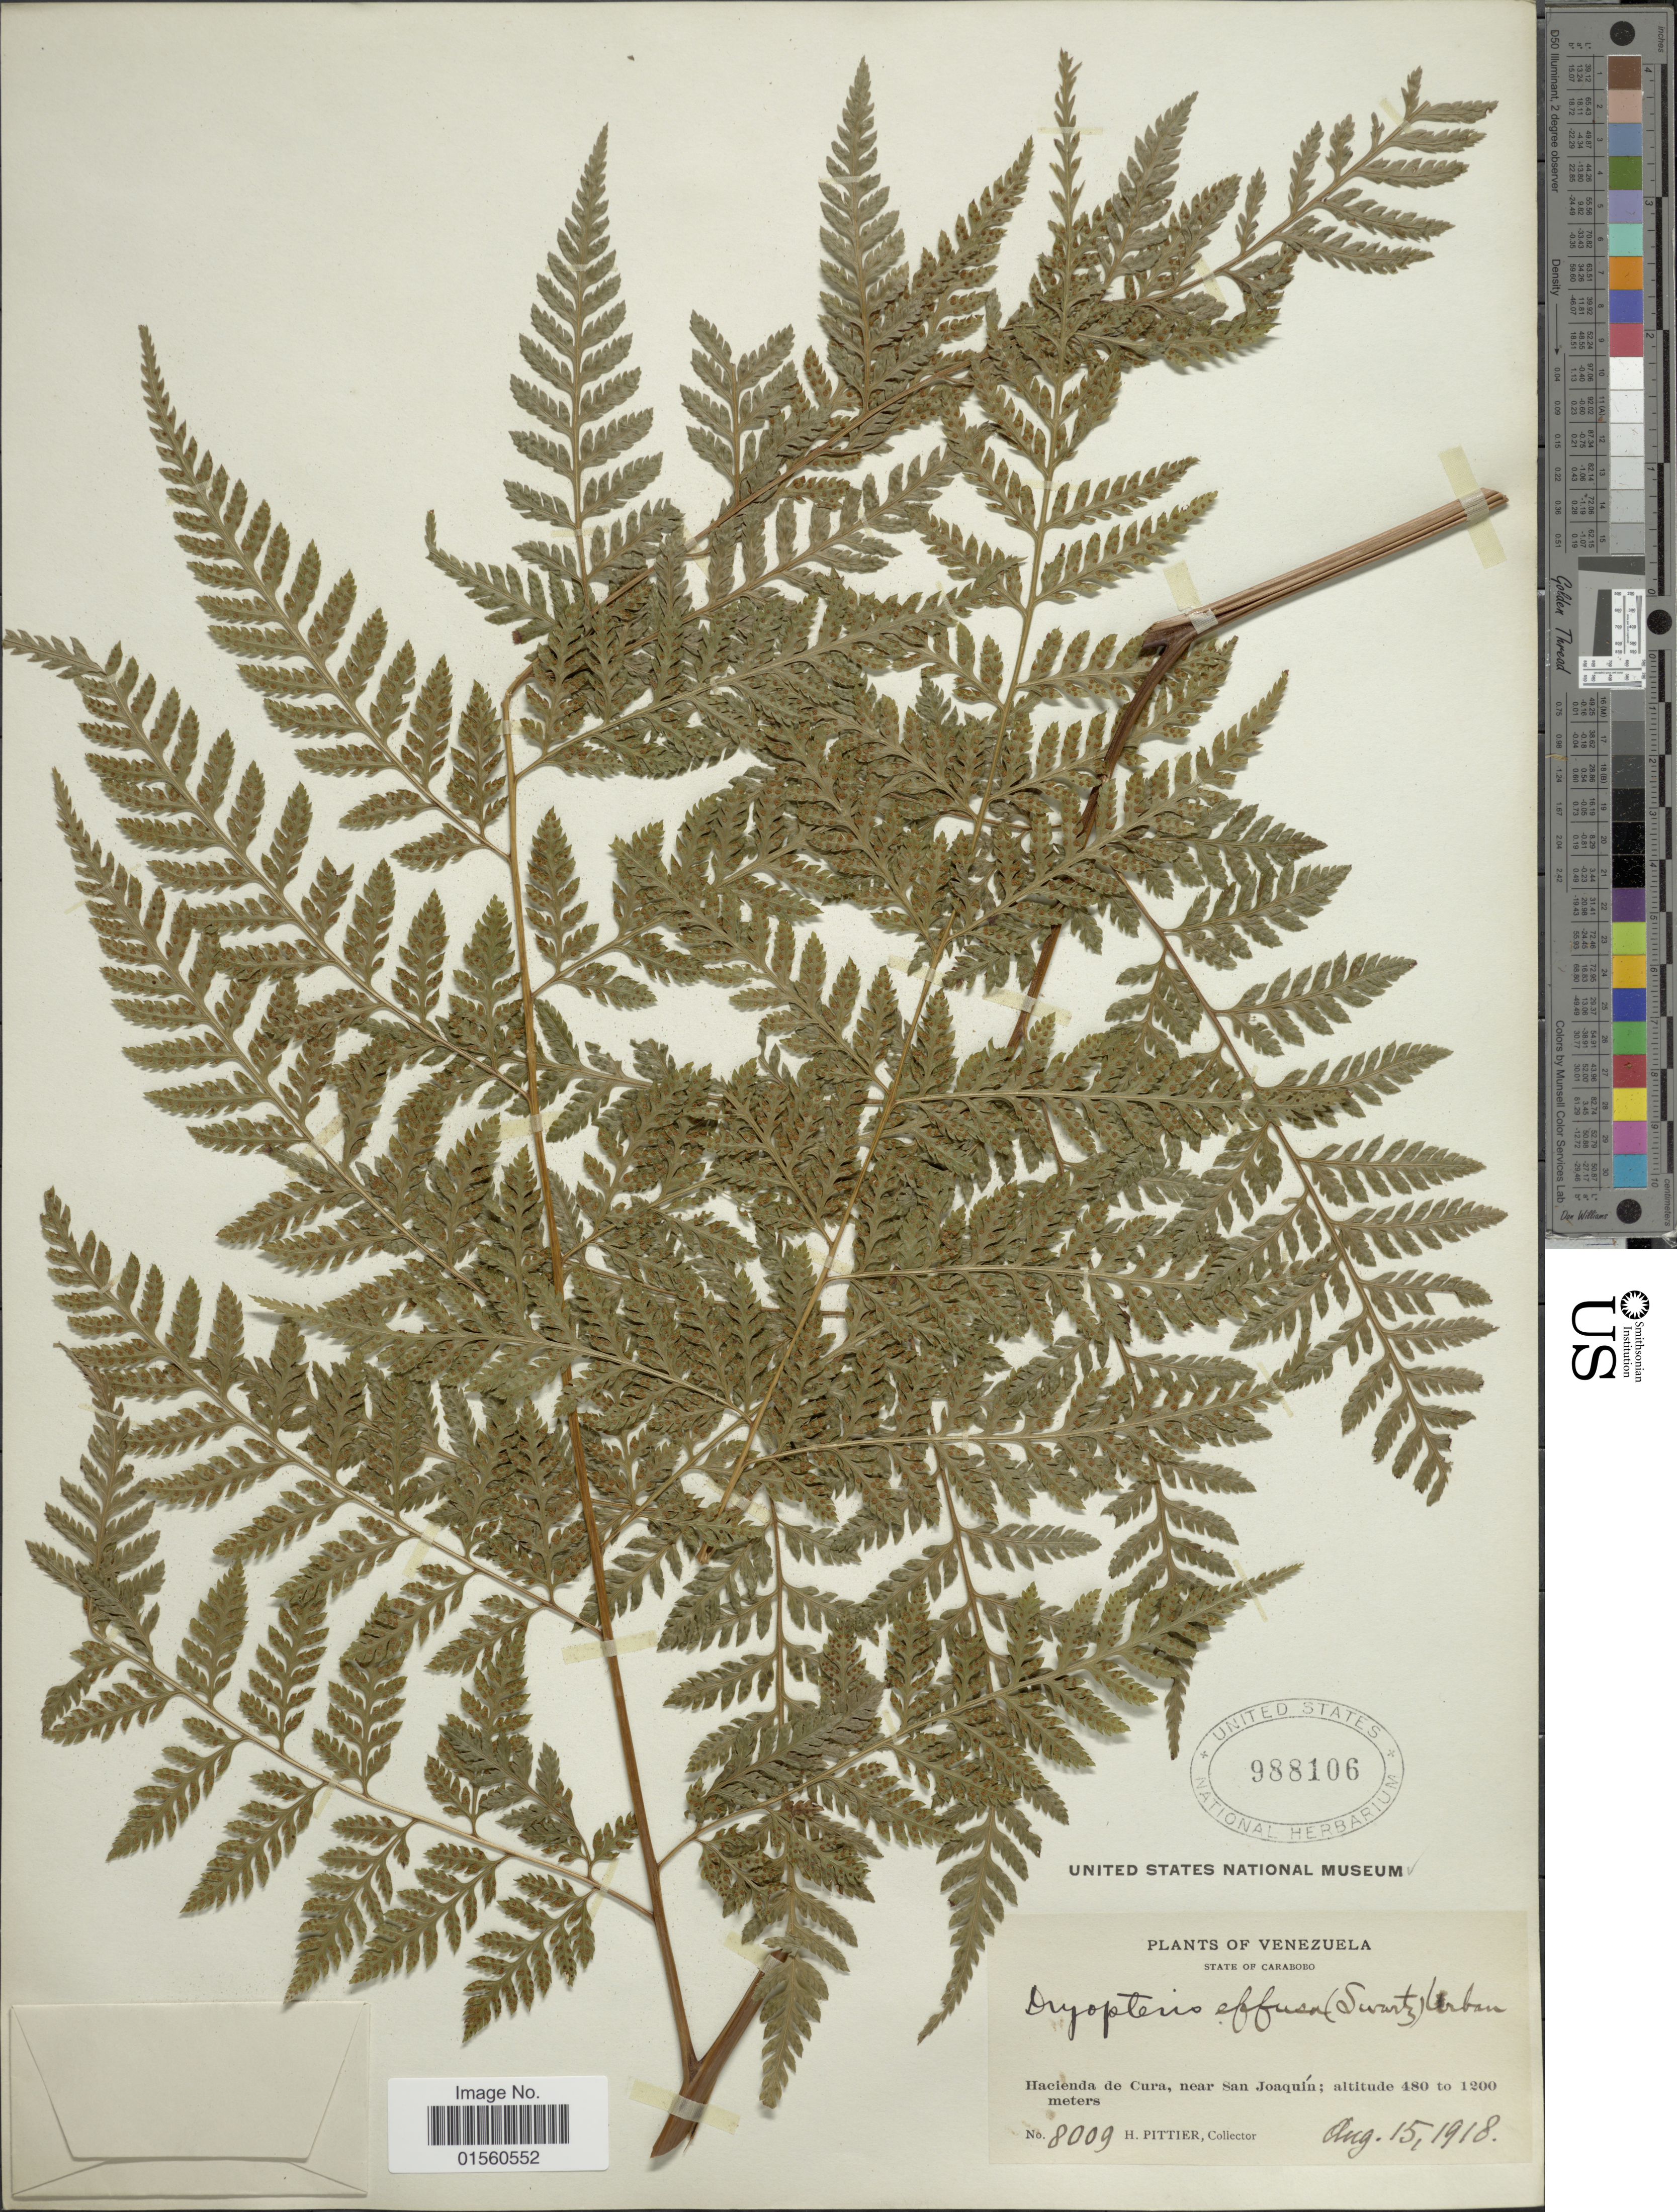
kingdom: Plantae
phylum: Tracheophyta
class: Polypodiopsida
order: Polypodiales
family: Dryopteridaceae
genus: Parapolystichum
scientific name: Parapolystichum effusum var. effusum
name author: (Sw.) Ching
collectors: H. F. Pittier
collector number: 8009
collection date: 1918-08-15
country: Venezuela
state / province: Carabobo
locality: State of Carabobo, Hacienda de Cura, near San Joaquin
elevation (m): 480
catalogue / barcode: US 988106